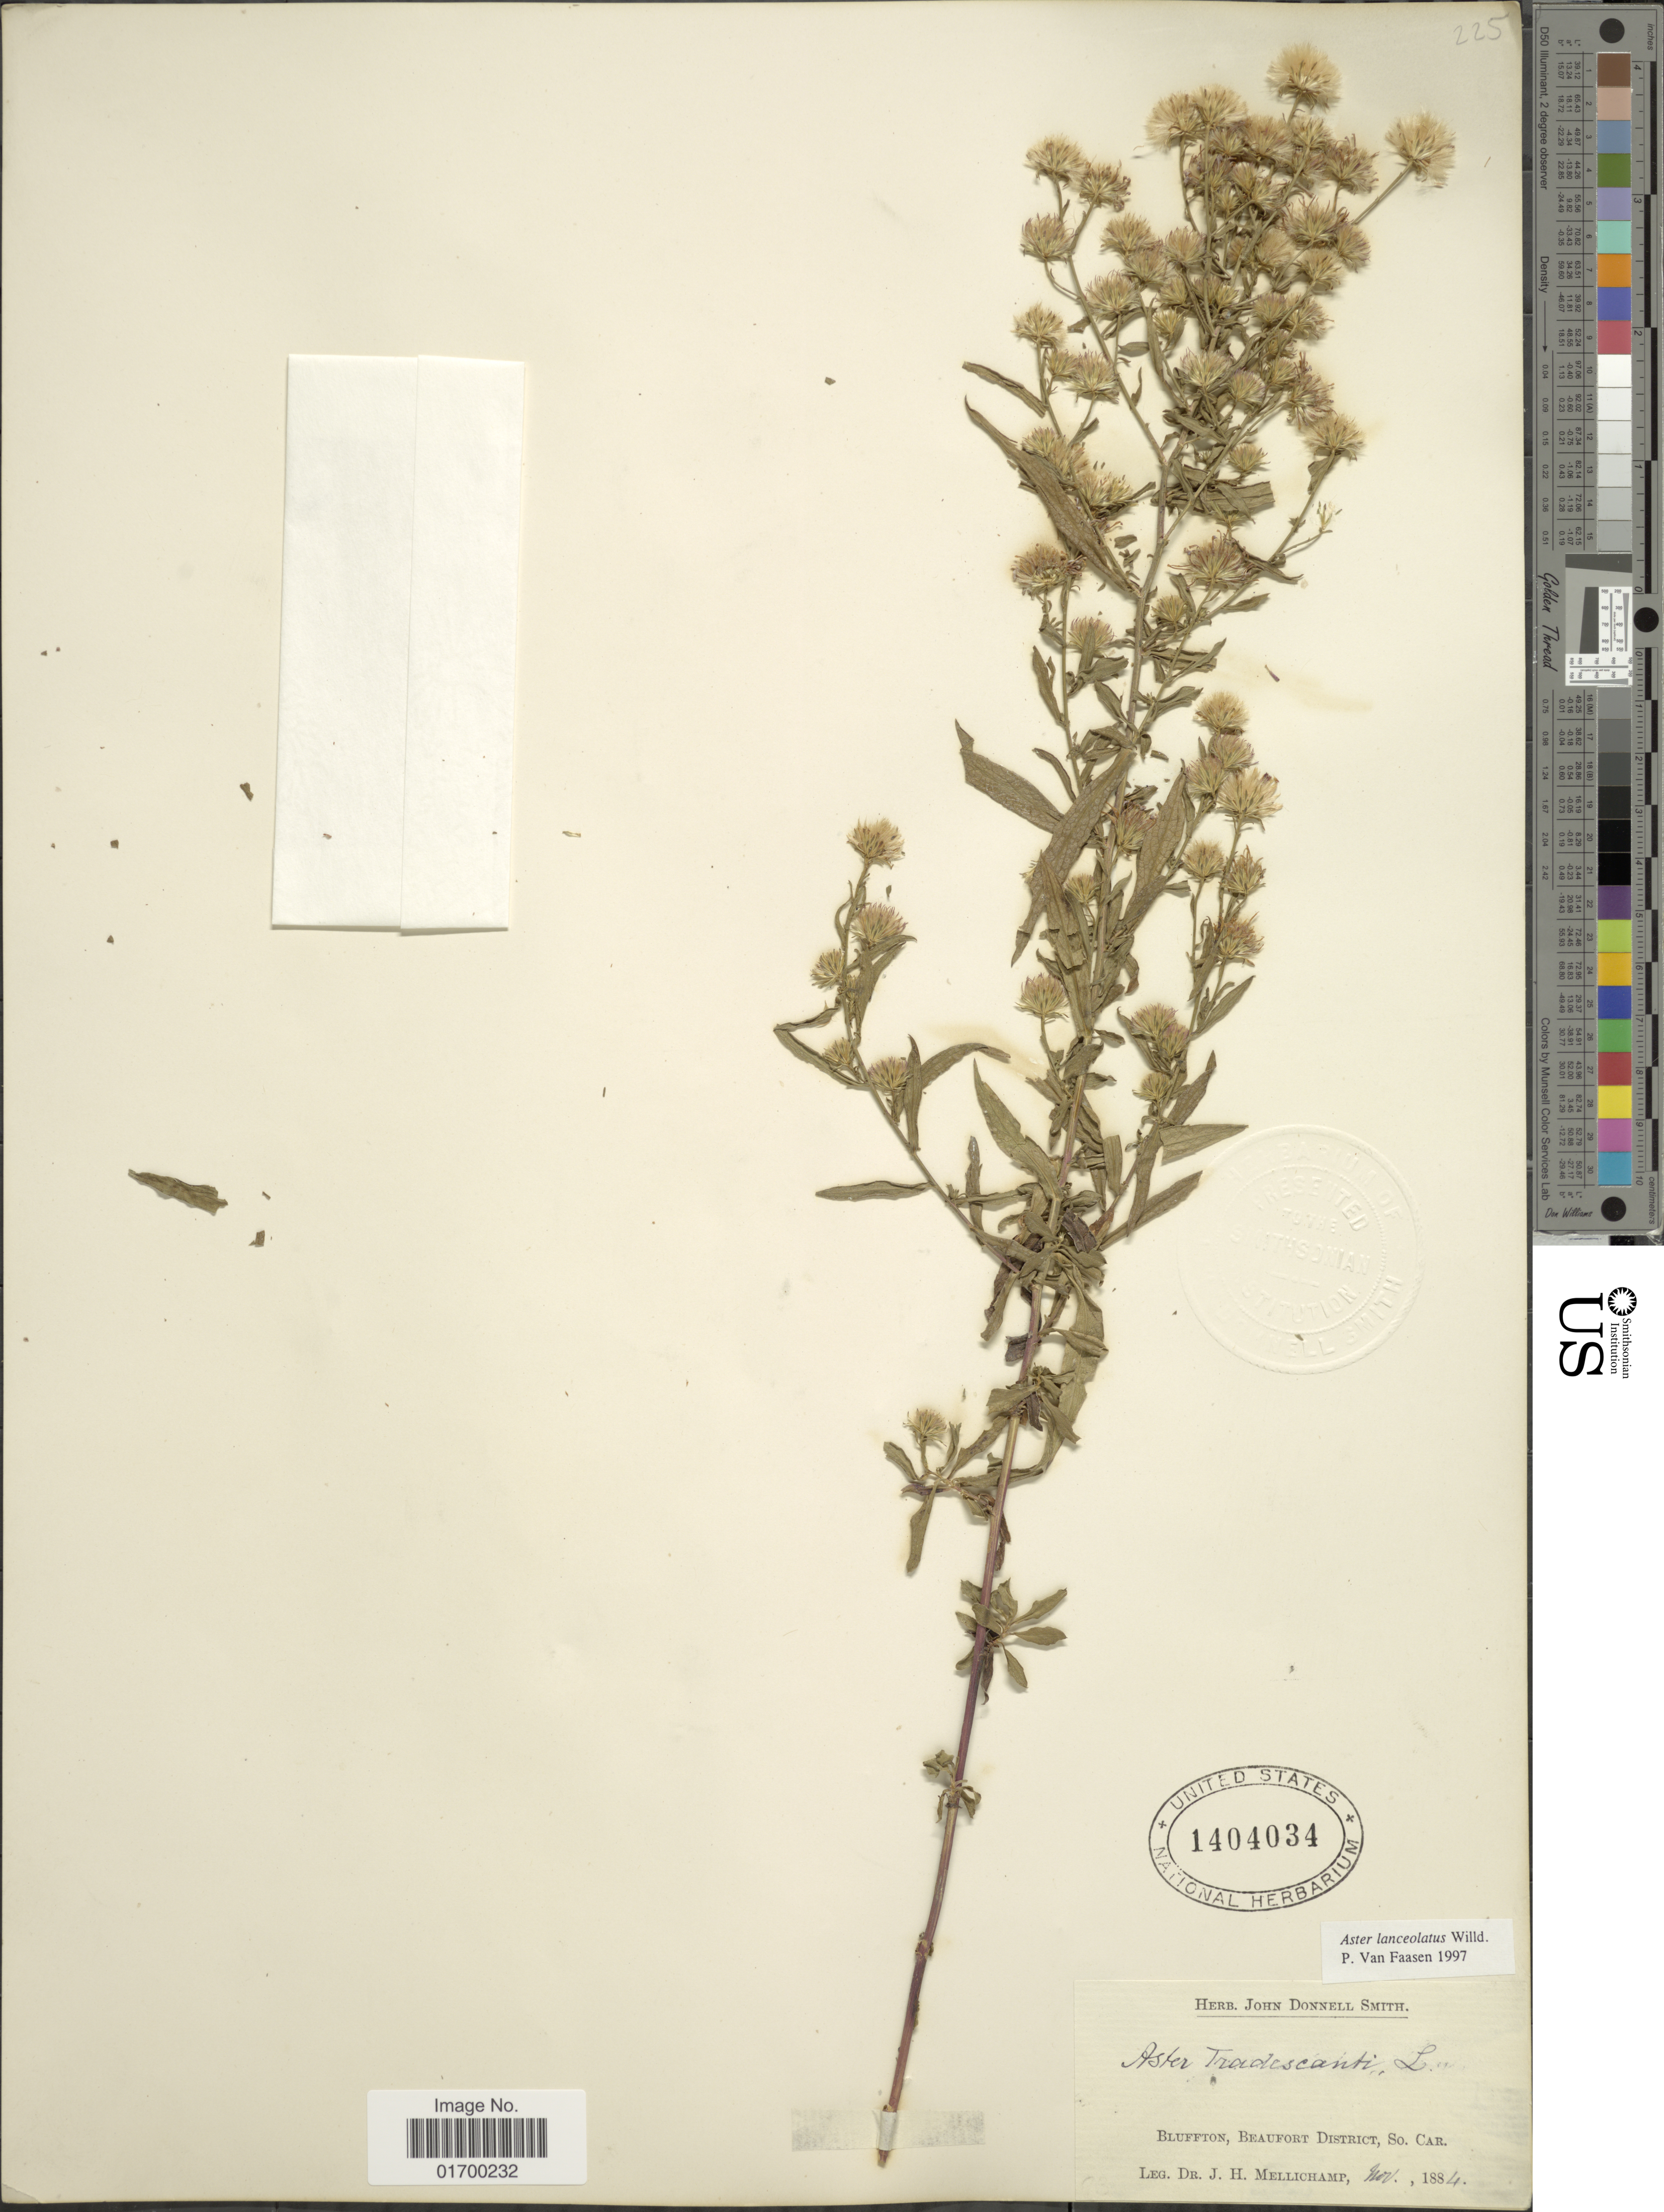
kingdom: Plantae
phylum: Tracheophyta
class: Magnoliopsida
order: Asterales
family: Asteraceae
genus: Symphyotrichum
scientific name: Symphyotrichum lanceolatum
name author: (Willd.) G.L. Nesom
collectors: J. H. Mellichamp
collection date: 1884-11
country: United States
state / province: South Carolina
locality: Bluffton, Beaufort District, So. Car.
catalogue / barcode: US 1404034